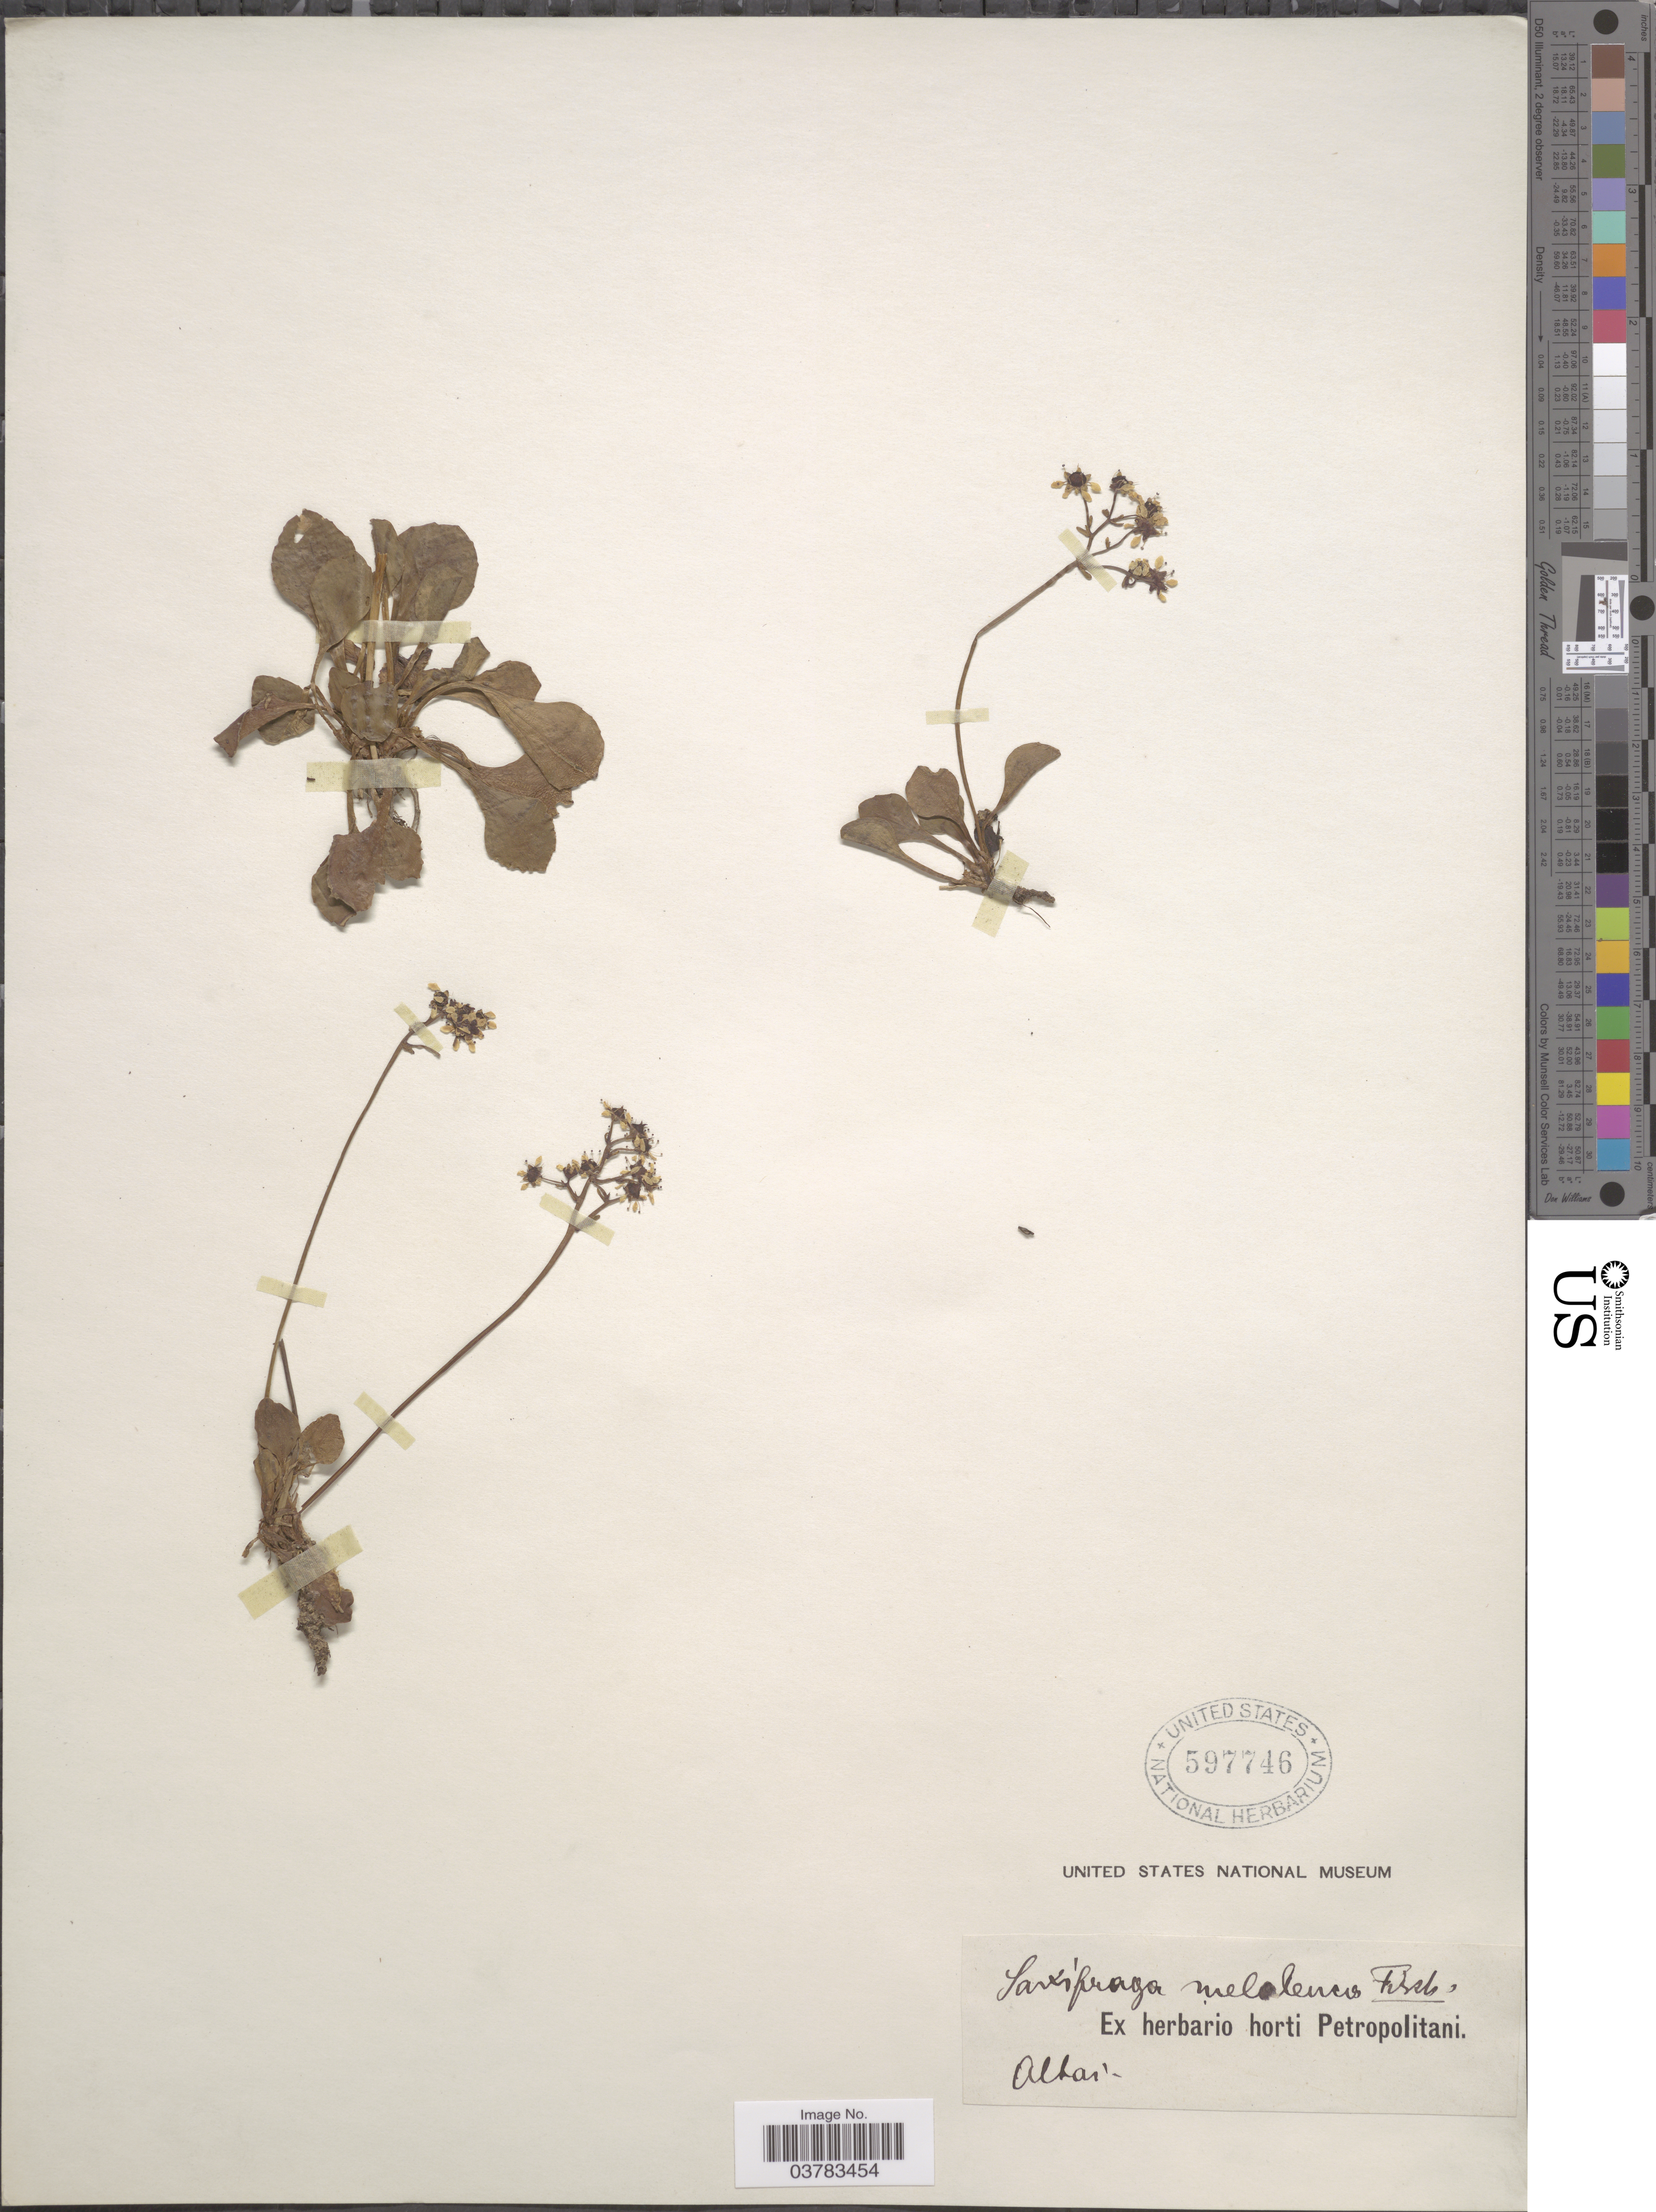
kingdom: Plantae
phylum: Tracheophyta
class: Magnoliopsida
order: Saxifragales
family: Saxifragaceae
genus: Saxifraga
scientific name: Saxifraga melaleuca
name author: Fisch. & Spreng.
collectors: ex herb. horti Petropolitani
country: Russian Federation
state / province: Altai Republic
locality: Altai.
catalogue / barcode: US 597746